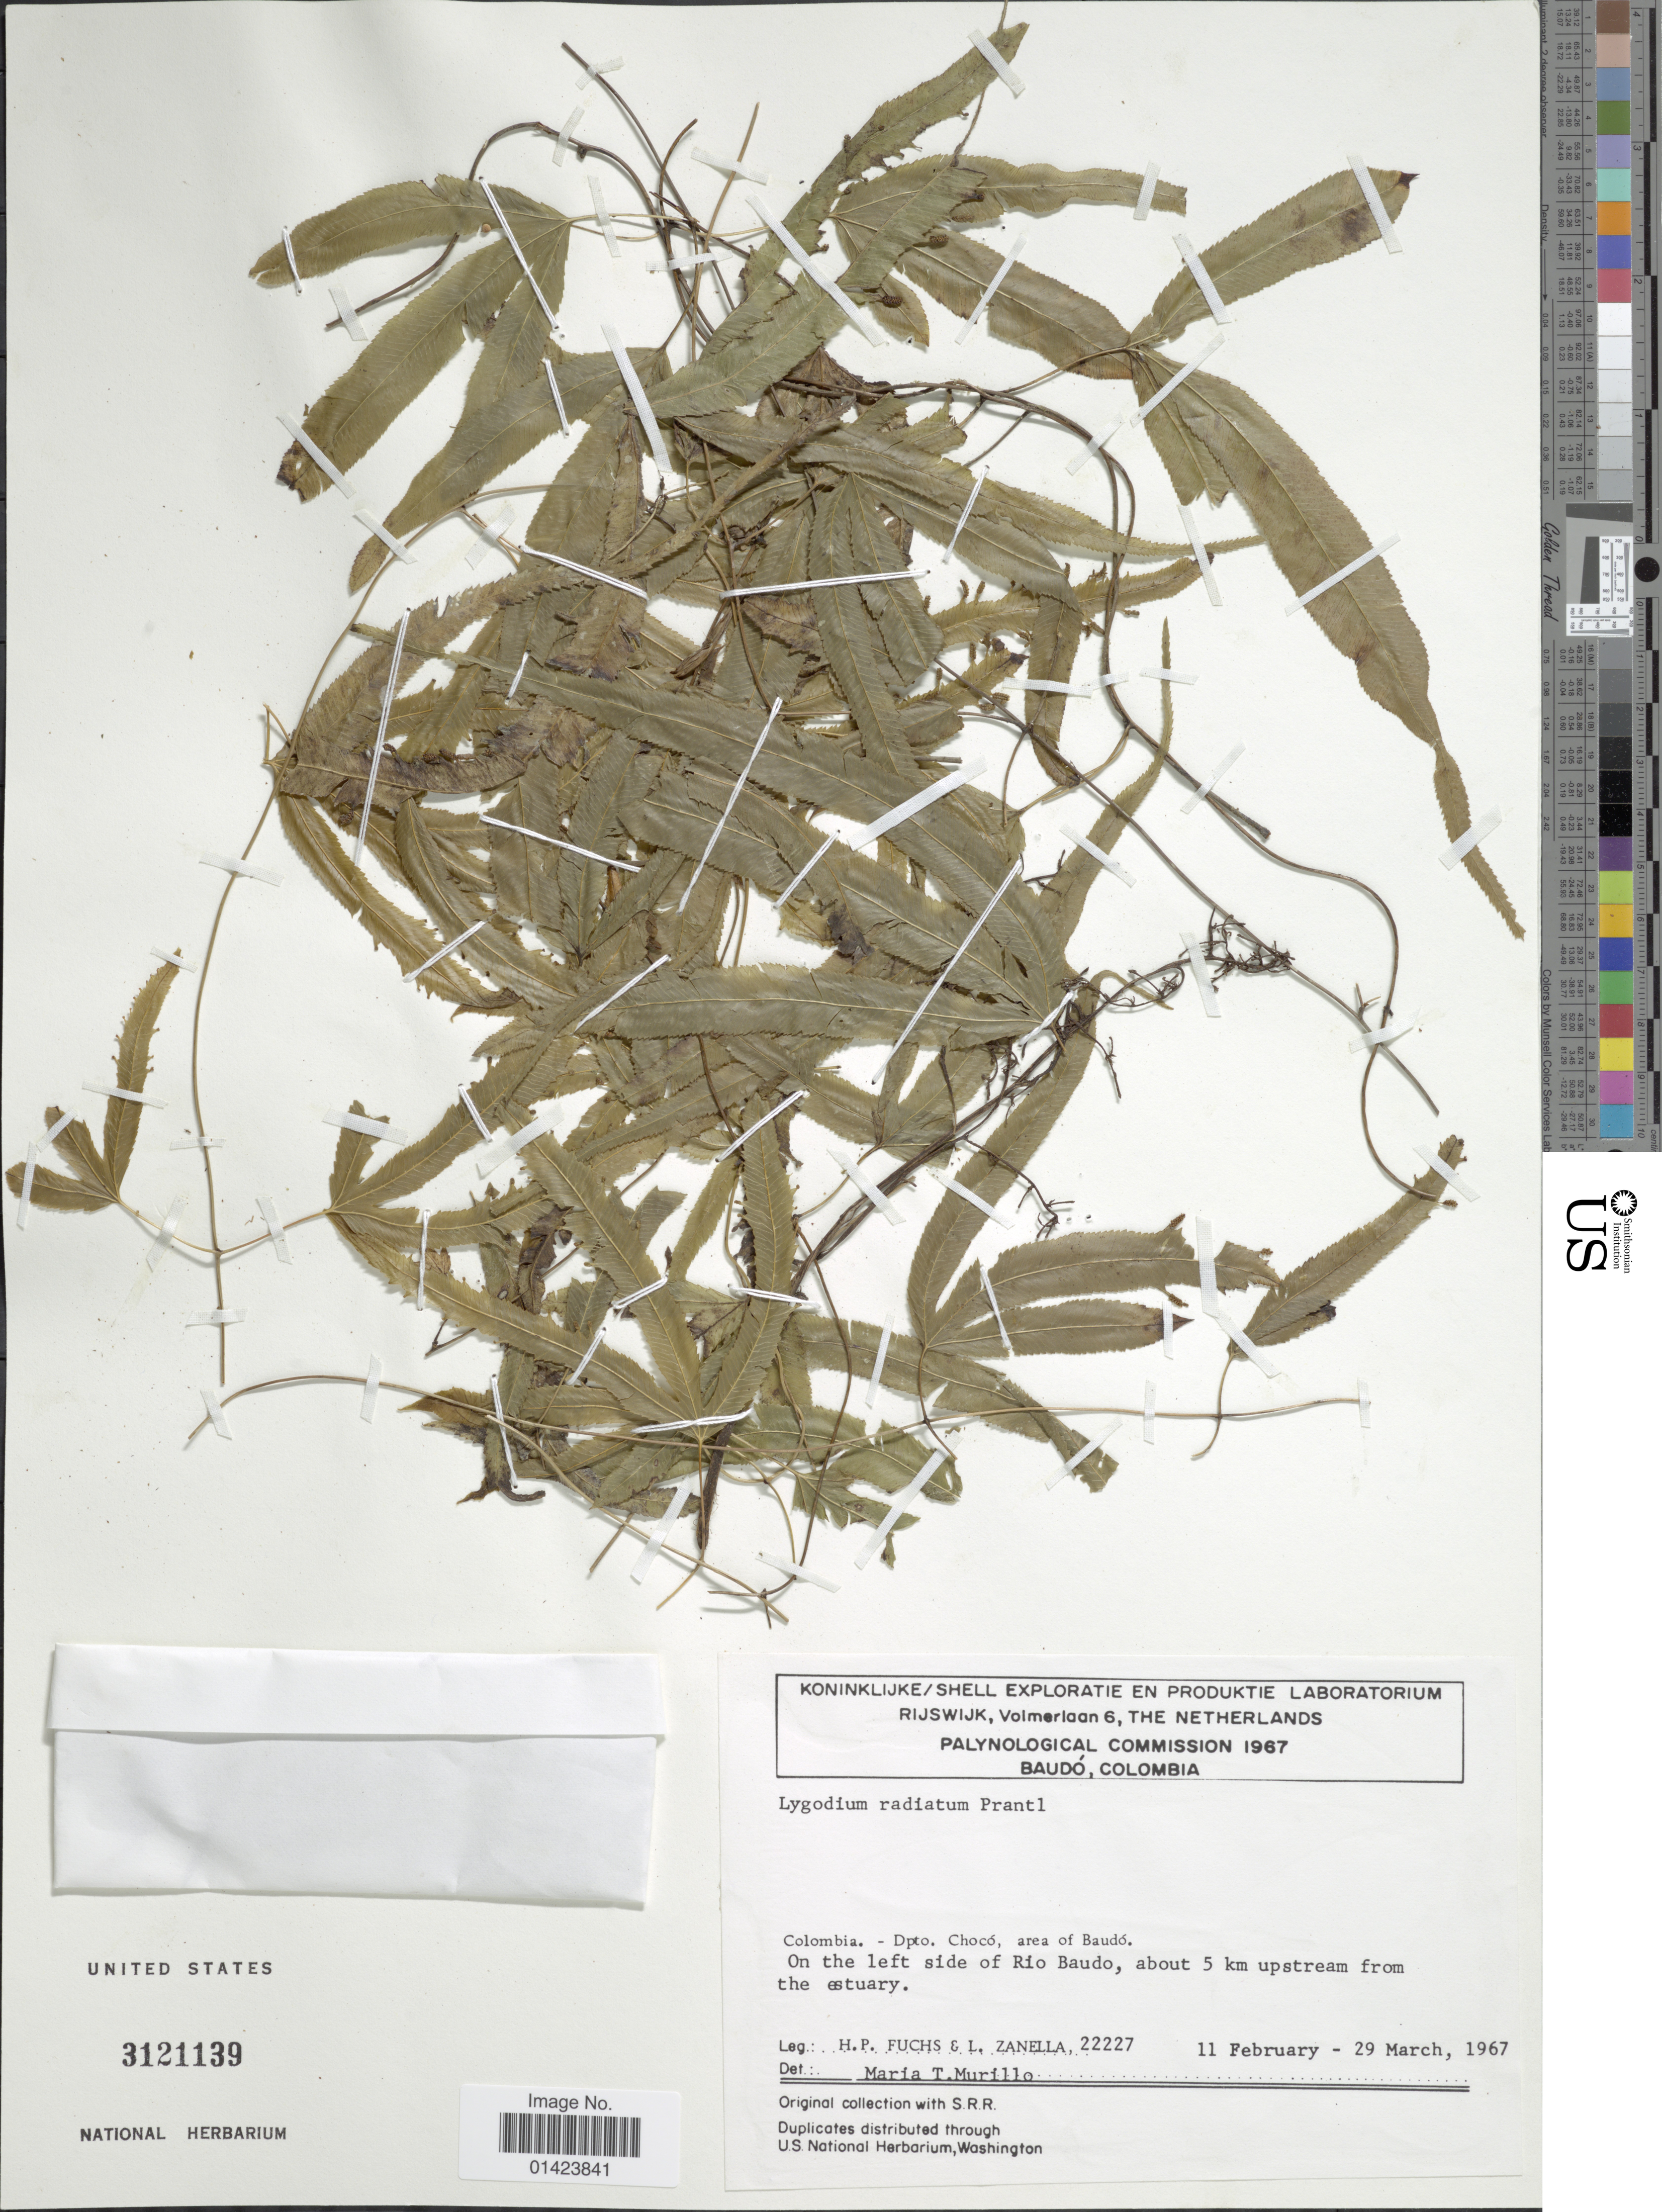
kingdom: Plantae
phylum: Tracheophyta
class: Polypodiopsida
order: Schizaeales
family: Lygodiaceae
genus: Lygodium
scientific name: Lygodium radiatum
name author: Prantl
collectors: H. P. Fuchs & L. Zanella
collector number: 22227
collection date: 1967-02-11/1967-03-29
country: Colombia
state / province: Chocó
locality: Colombia-Dpto. Chocó, area of Baudó, on the left side of Rio Baudo, about 5km upstream from estuary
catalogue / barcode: US 3121139